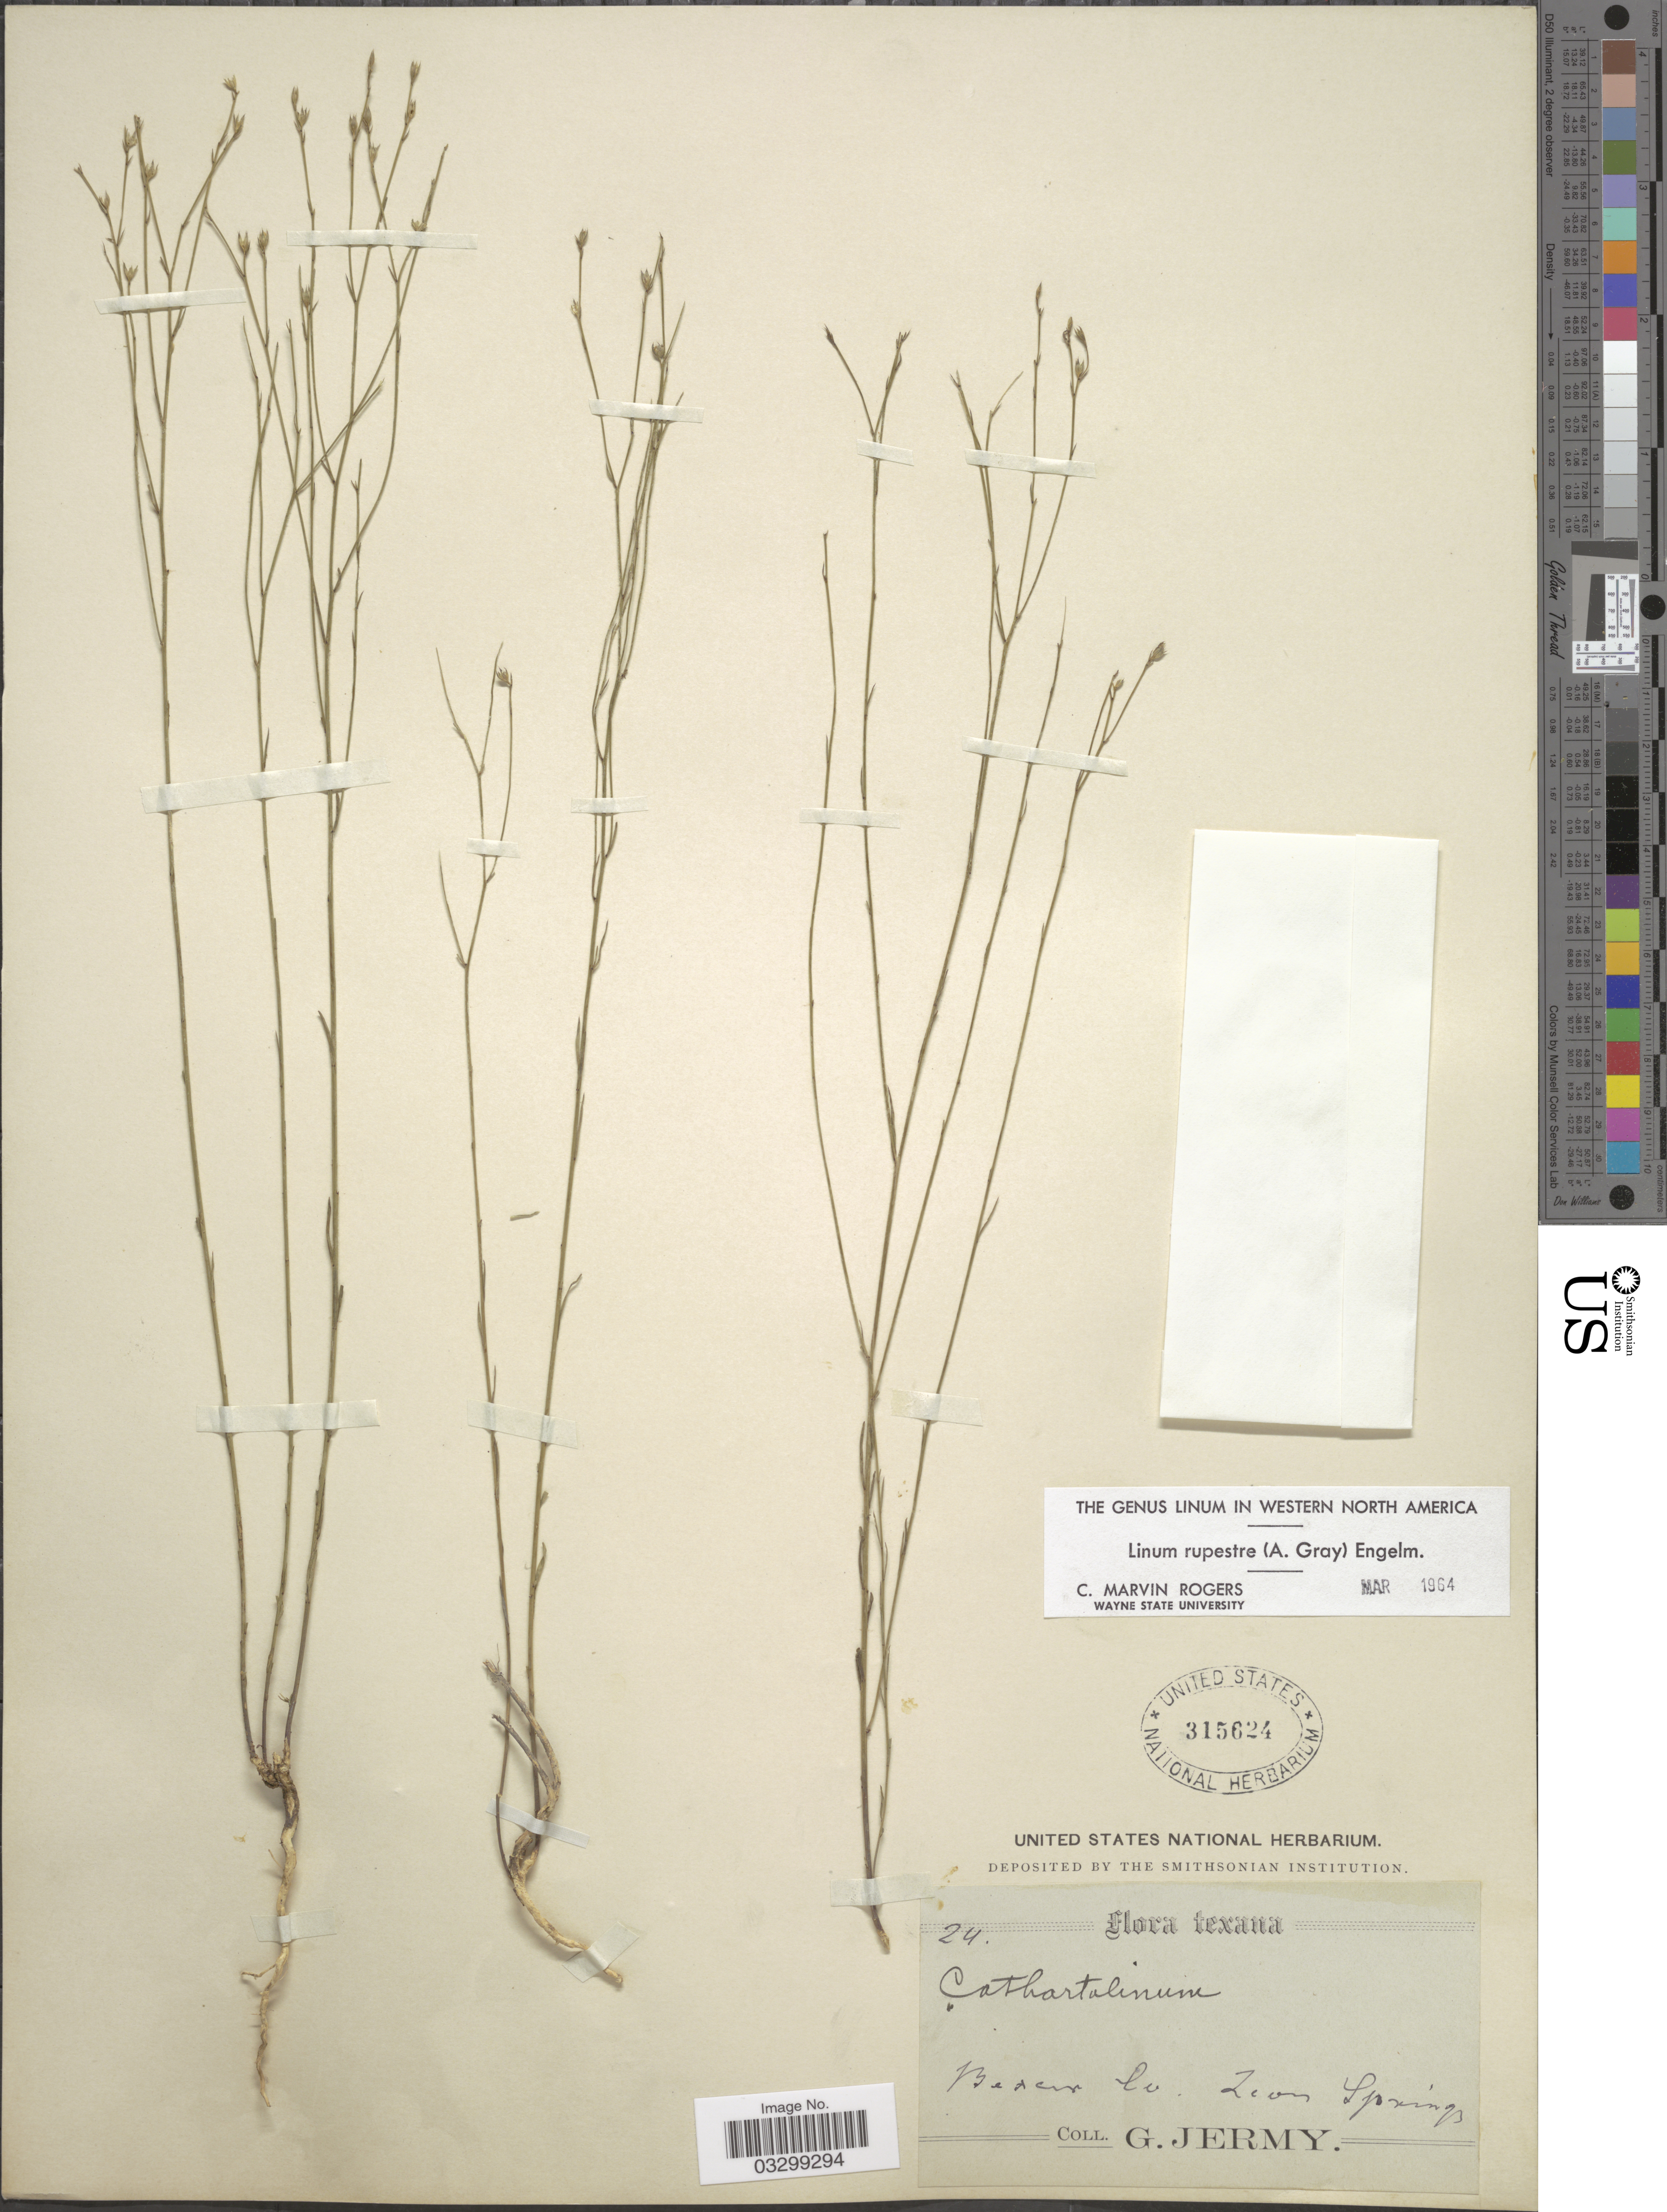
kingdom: Plantae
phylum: Tracheophyta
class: Magnoliopsida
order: Malpighiales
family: Linaceae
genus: Linum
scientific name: Linum rupestre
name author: Engelm.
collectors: G. Jermy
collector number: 24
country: United States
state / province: Texas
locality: Bexar Co. Leon Springs.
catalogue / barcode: US 315624